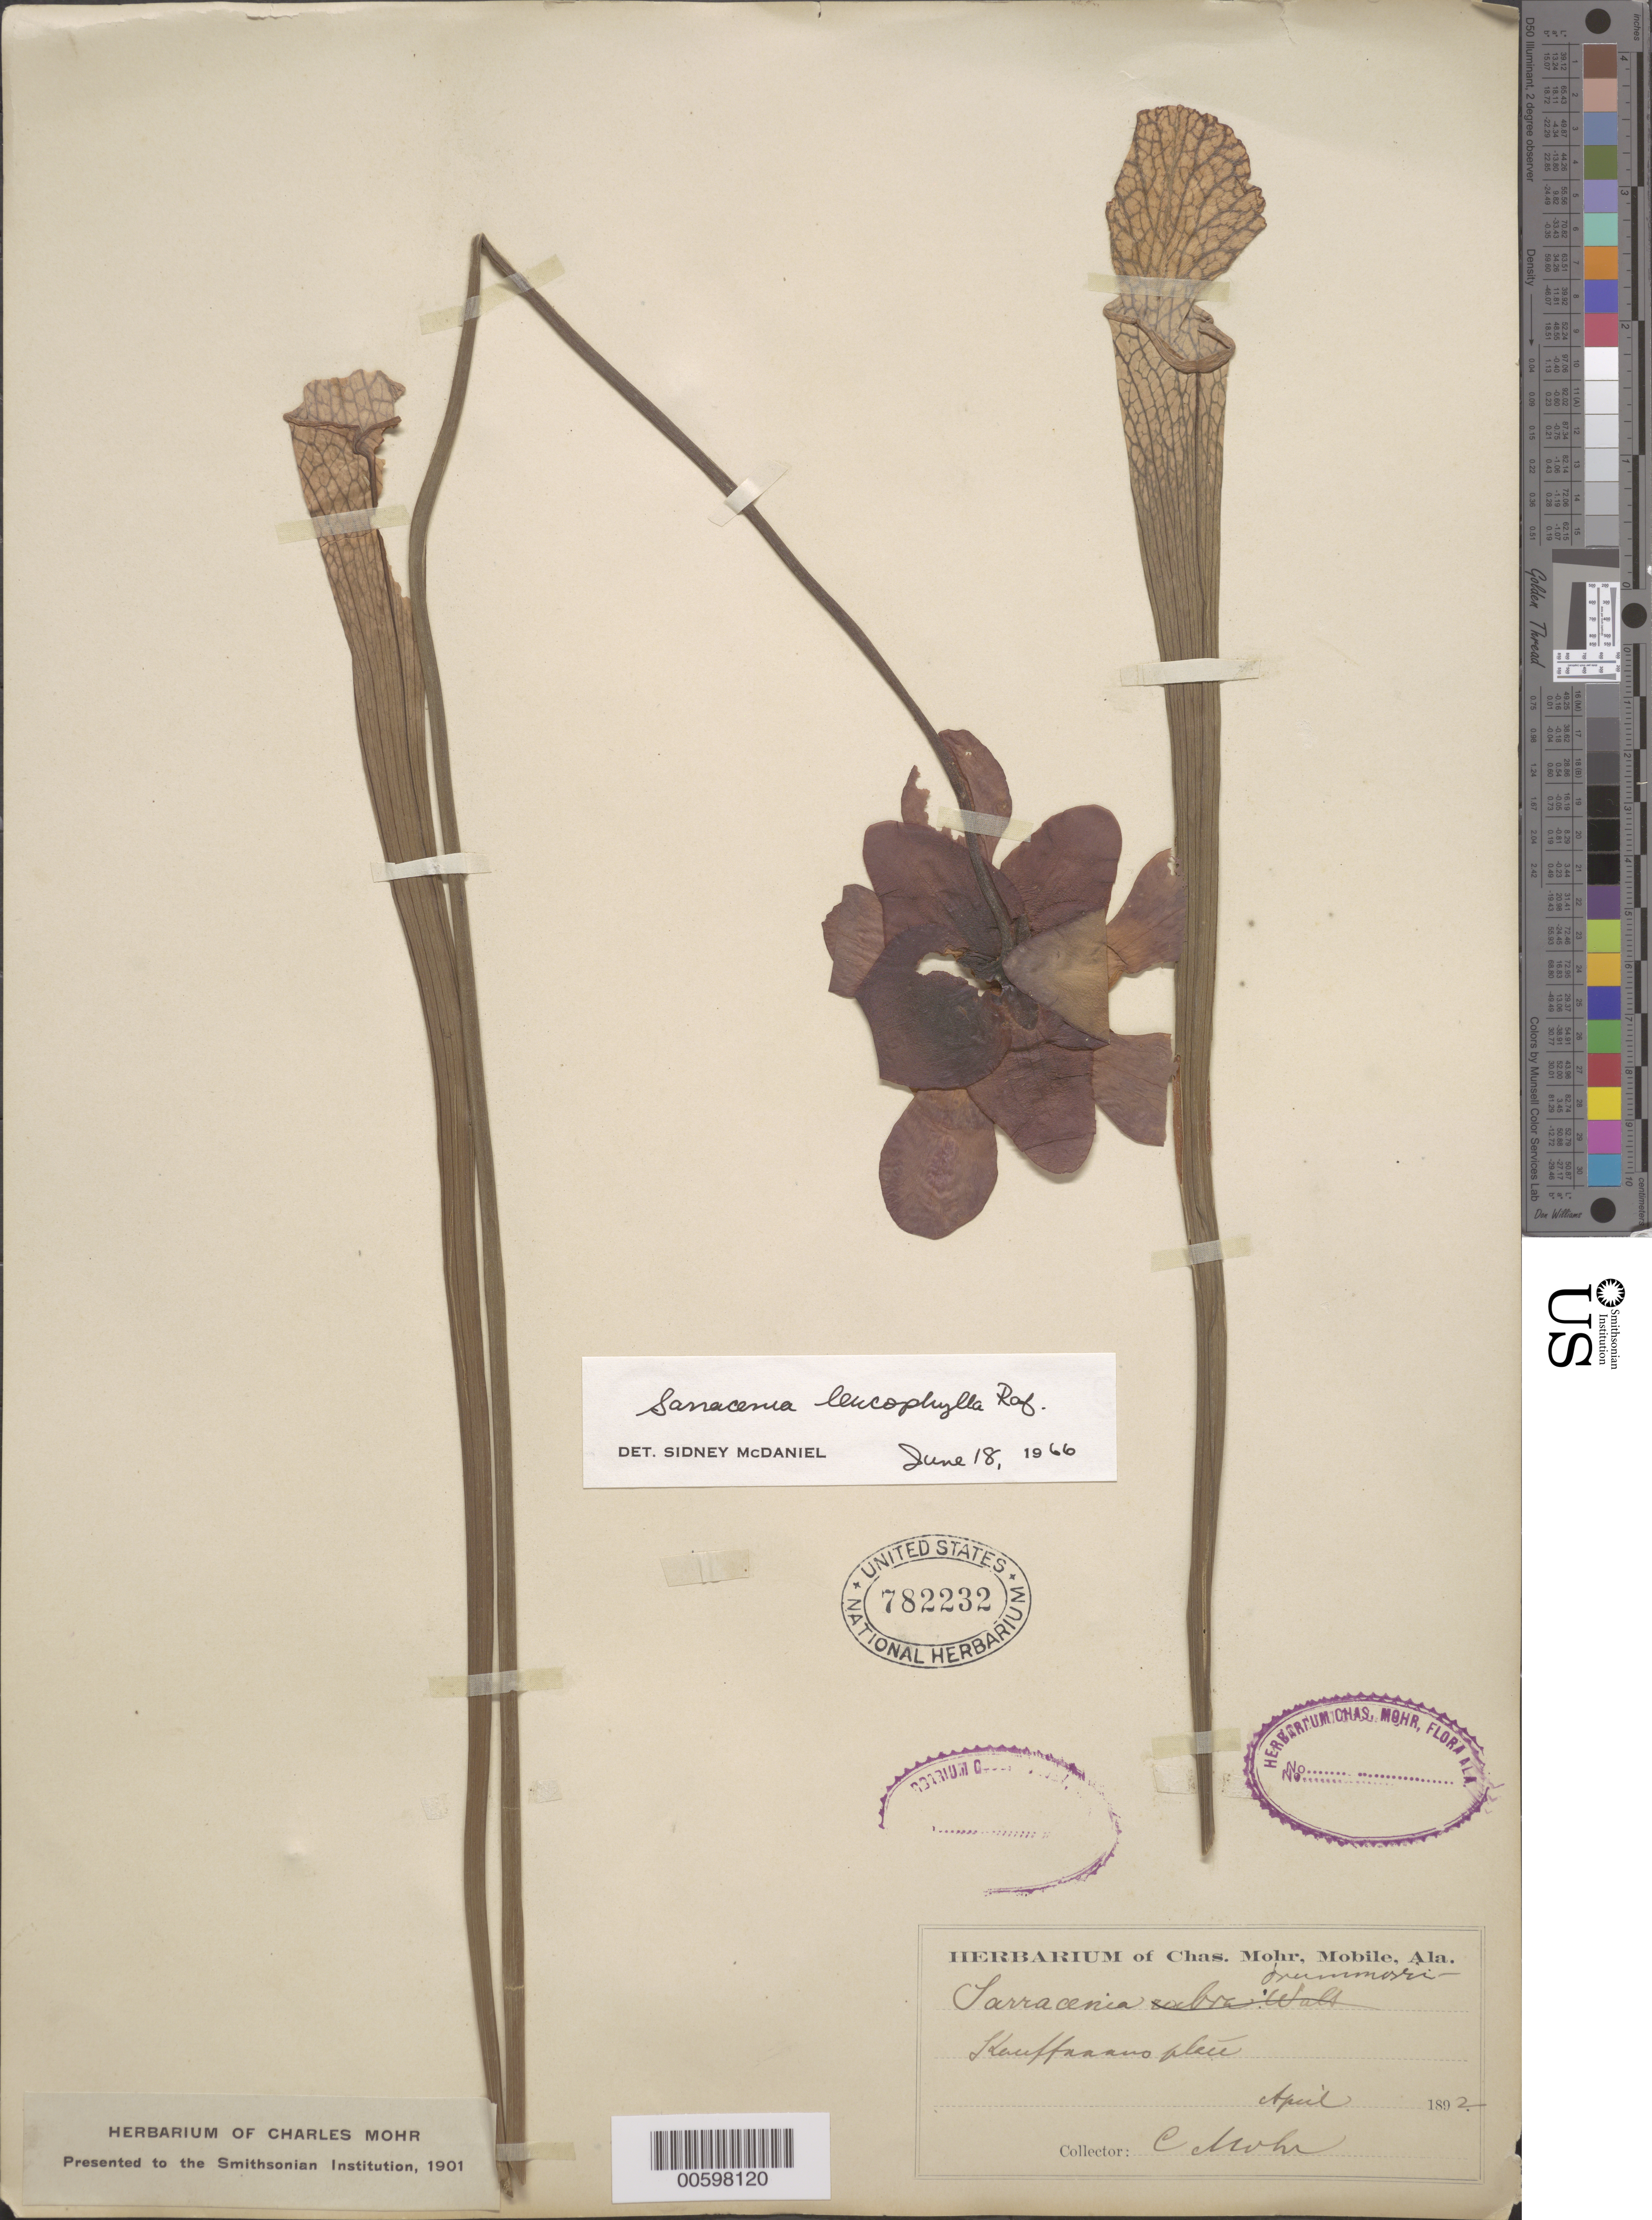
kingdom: Plantae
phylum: Tracheophyta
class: Magnoliopsida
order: Ericales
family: Sarraceniaceae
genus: Sarracenia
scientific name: Sarracenia leucophylla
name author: Raf.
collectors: C. T. Mohr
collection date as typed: Apr 1892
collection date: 1892-04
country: United States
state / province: Alabama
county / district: Mobile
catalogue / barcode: US 782232